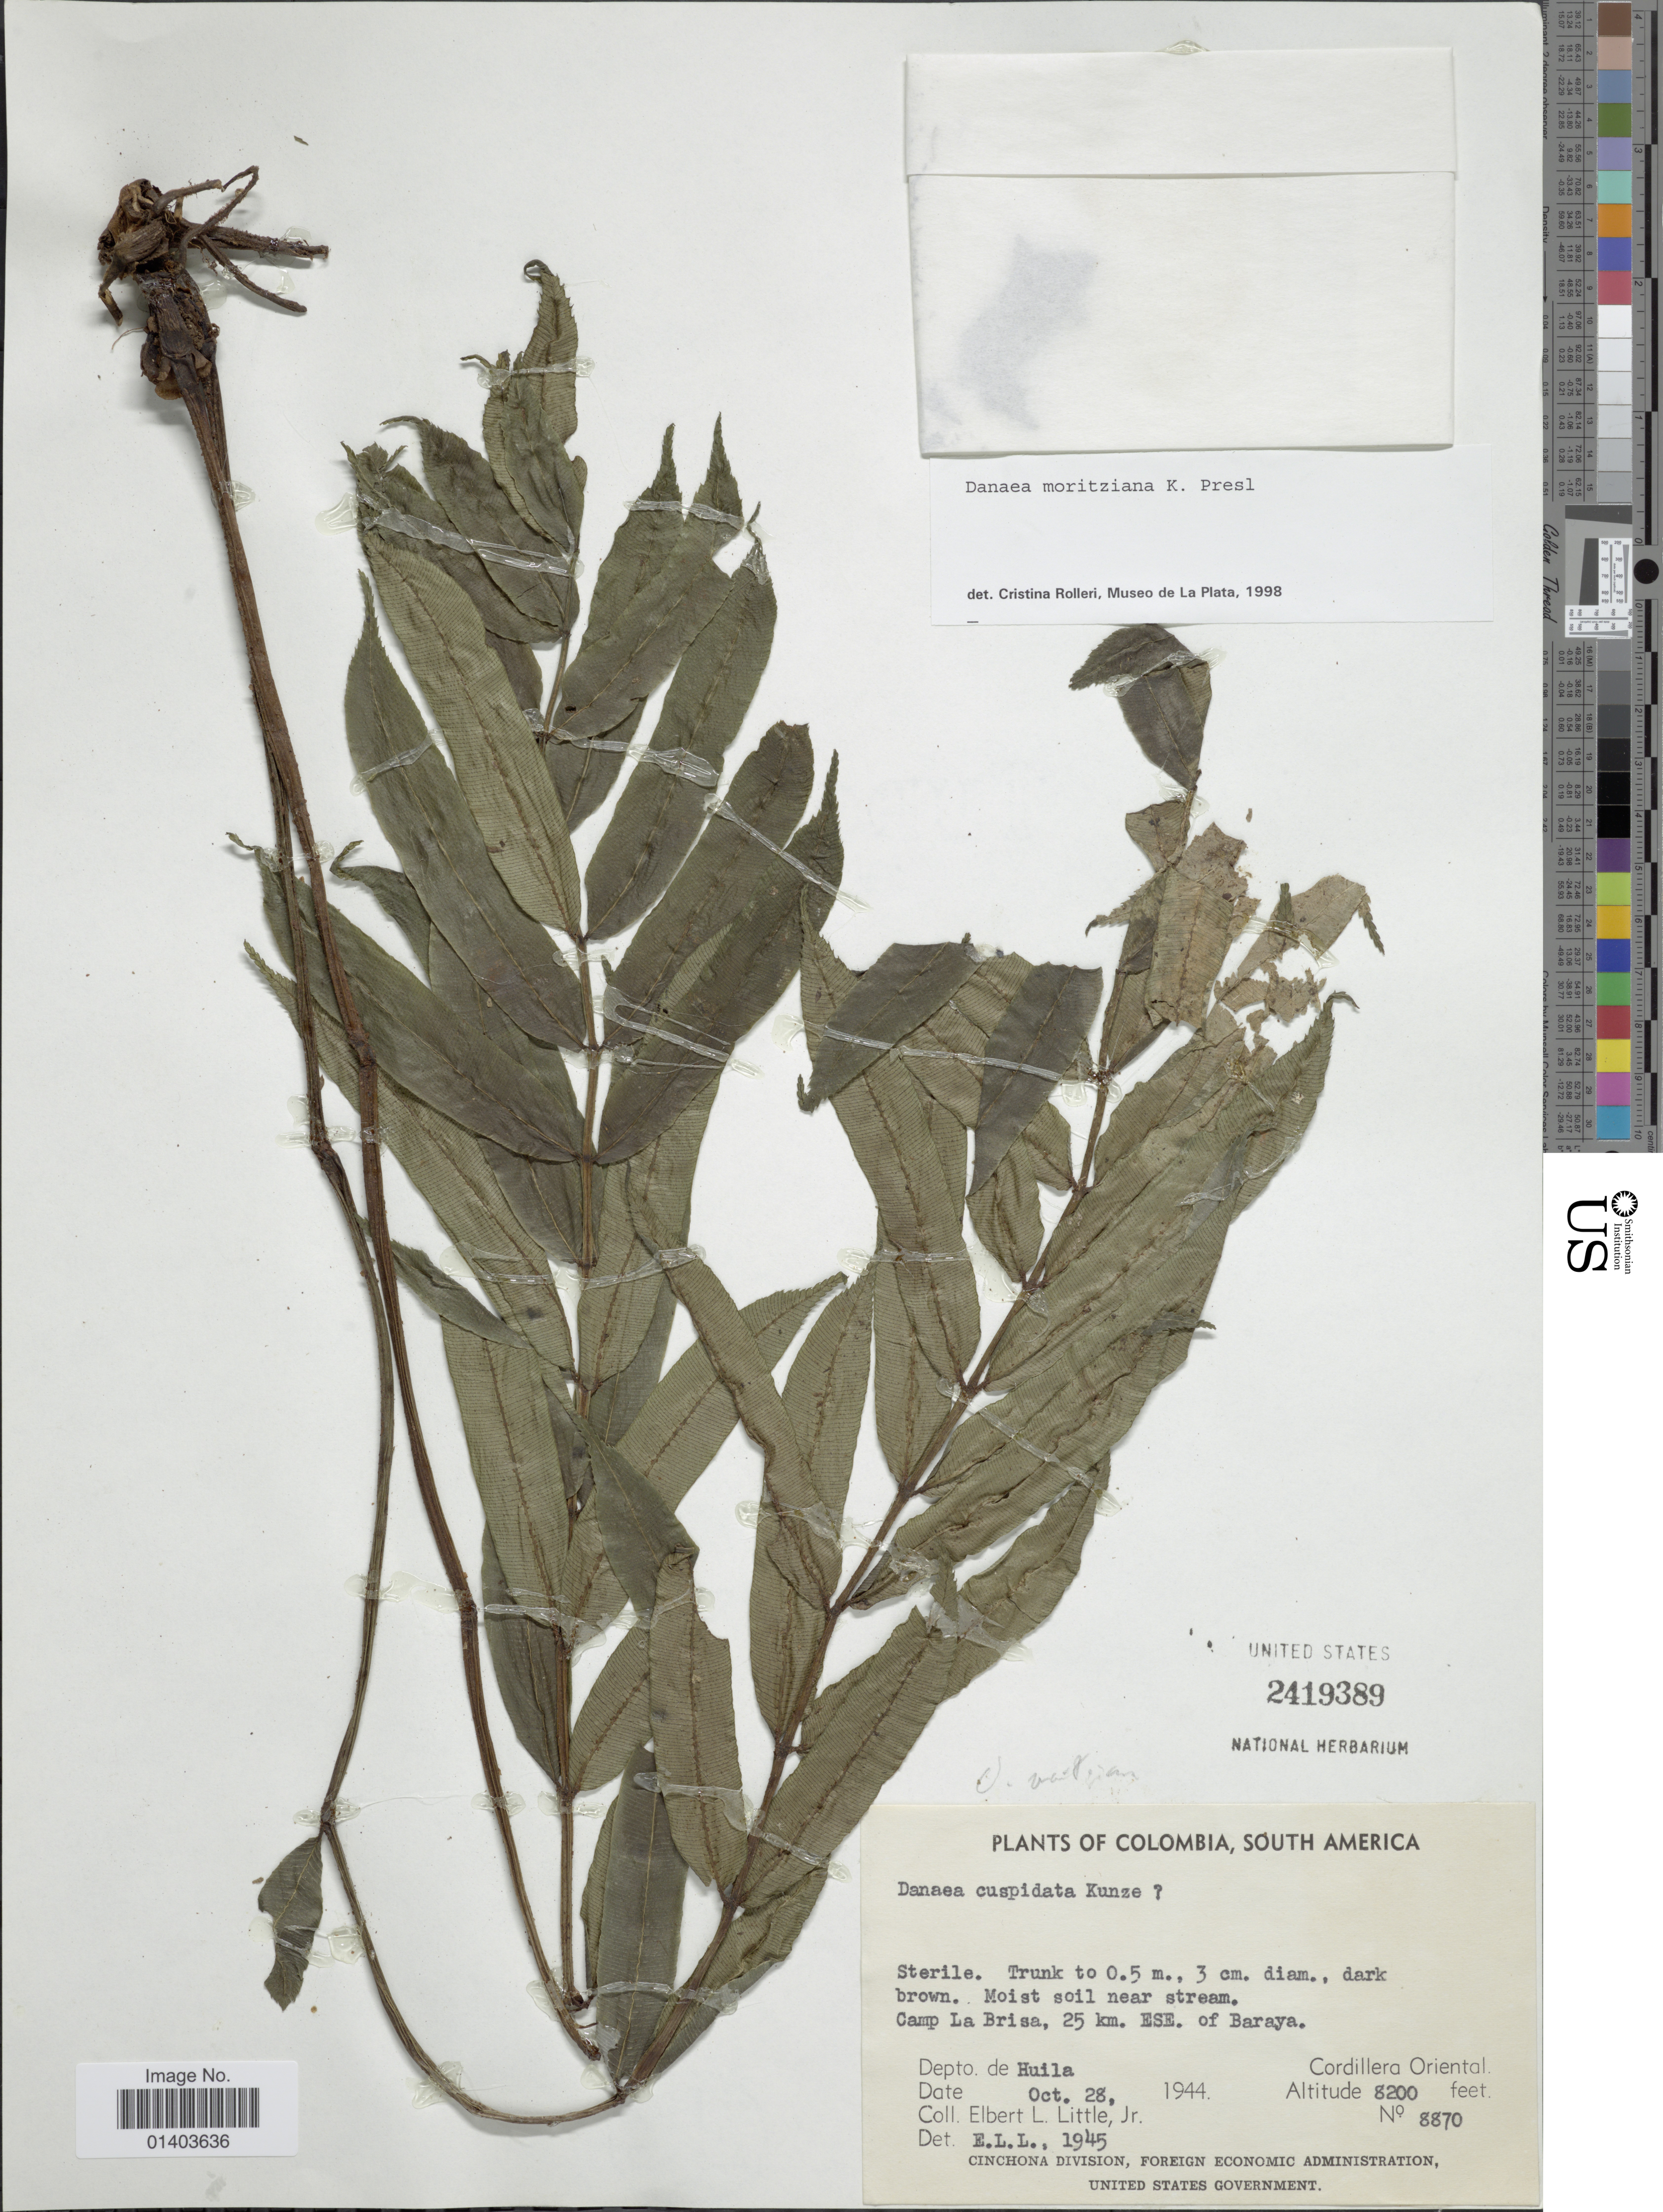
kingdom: Plantae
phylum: Tracheophyta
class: Polypodiopsida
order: Marattiales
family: Marattiaceae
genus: Danaea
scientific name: Danaea moritziana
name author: C. Presl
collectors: E. L. Little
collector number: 8870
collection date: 1944-10-28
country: Colombia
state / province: Huila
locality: Camp La Brisa, 25 km. ESE of Baraya, depto. de Huila, Cordillera Oriental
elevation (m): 2499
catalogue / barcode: US 2419389